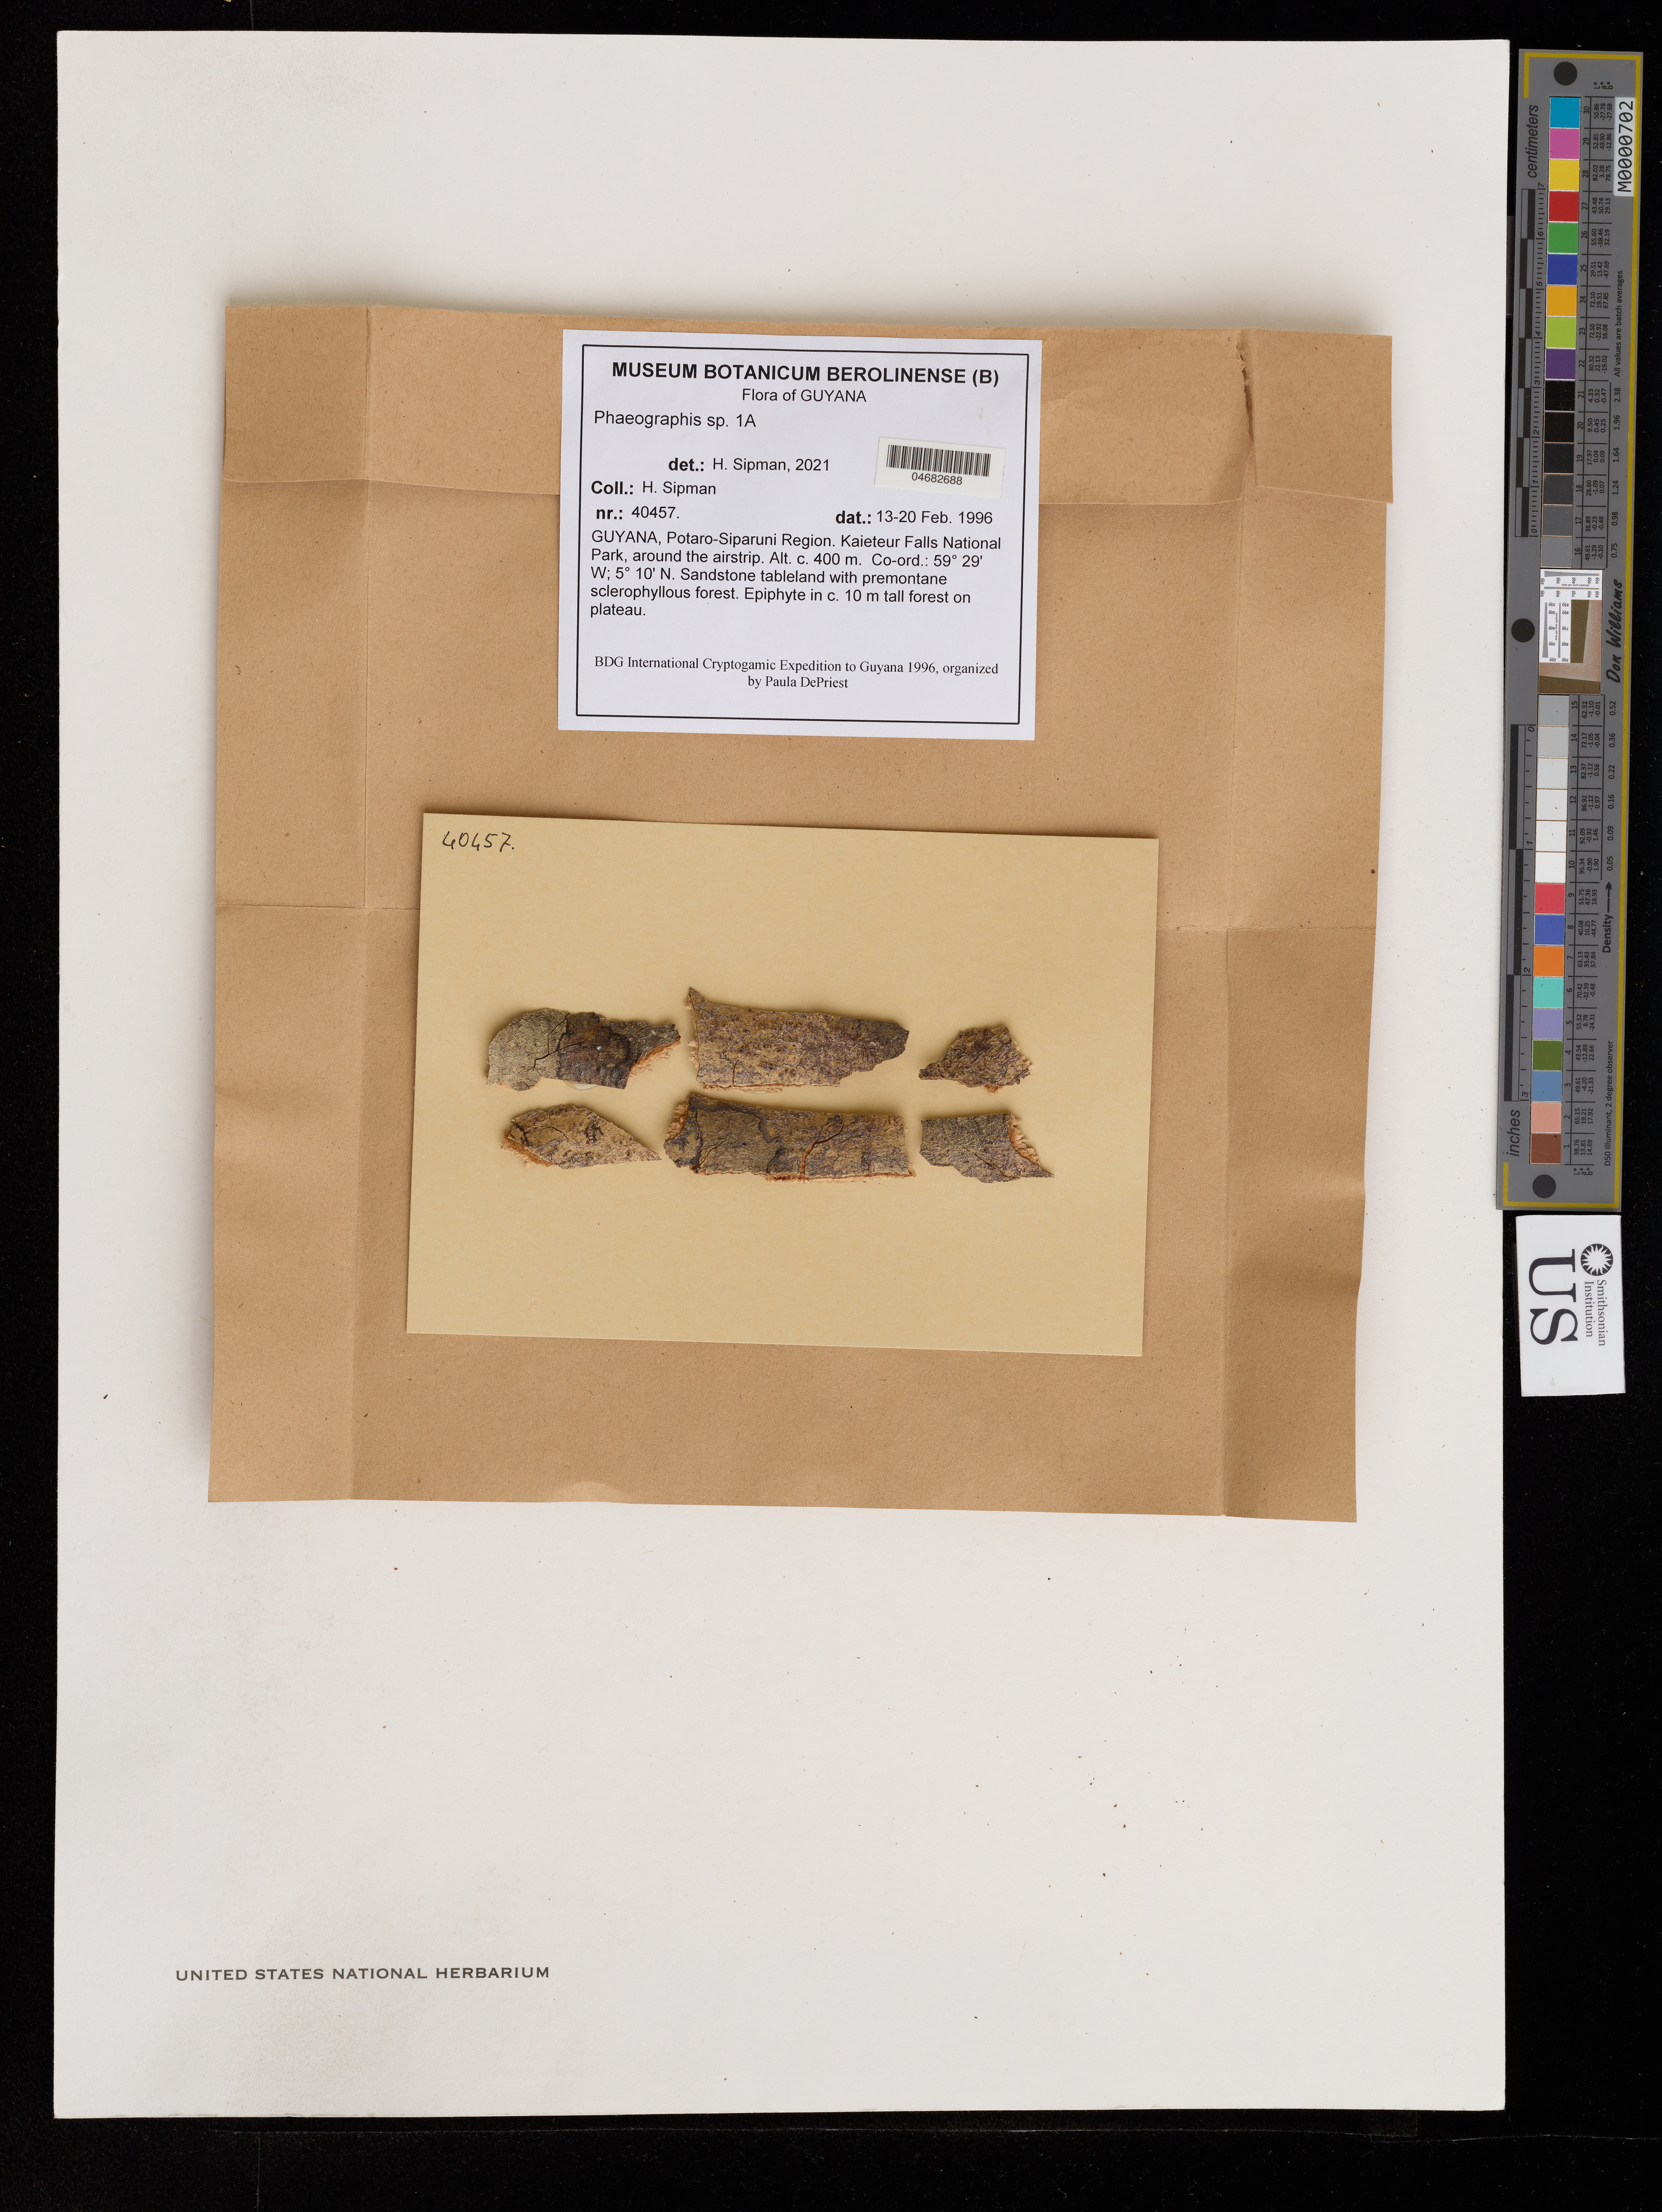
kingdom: Fungi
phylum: Ascomycota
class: Lecanoromycetes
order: Ostropales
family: Graphidaceae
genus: Phaeographis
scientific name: Phaeographis sp.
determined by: Sipman, H.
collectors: H. Sipman et al.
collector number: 40457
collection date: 1996-02-13/1996-02-20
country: Guyana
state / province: Potaro-Siparuni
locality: Kaieteur Falls National Park, aroiund the airstrip.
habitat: Sandstone tableland with premontane sclerophyllous forest. In c. 10 m tall forest on plateau.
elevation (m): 400